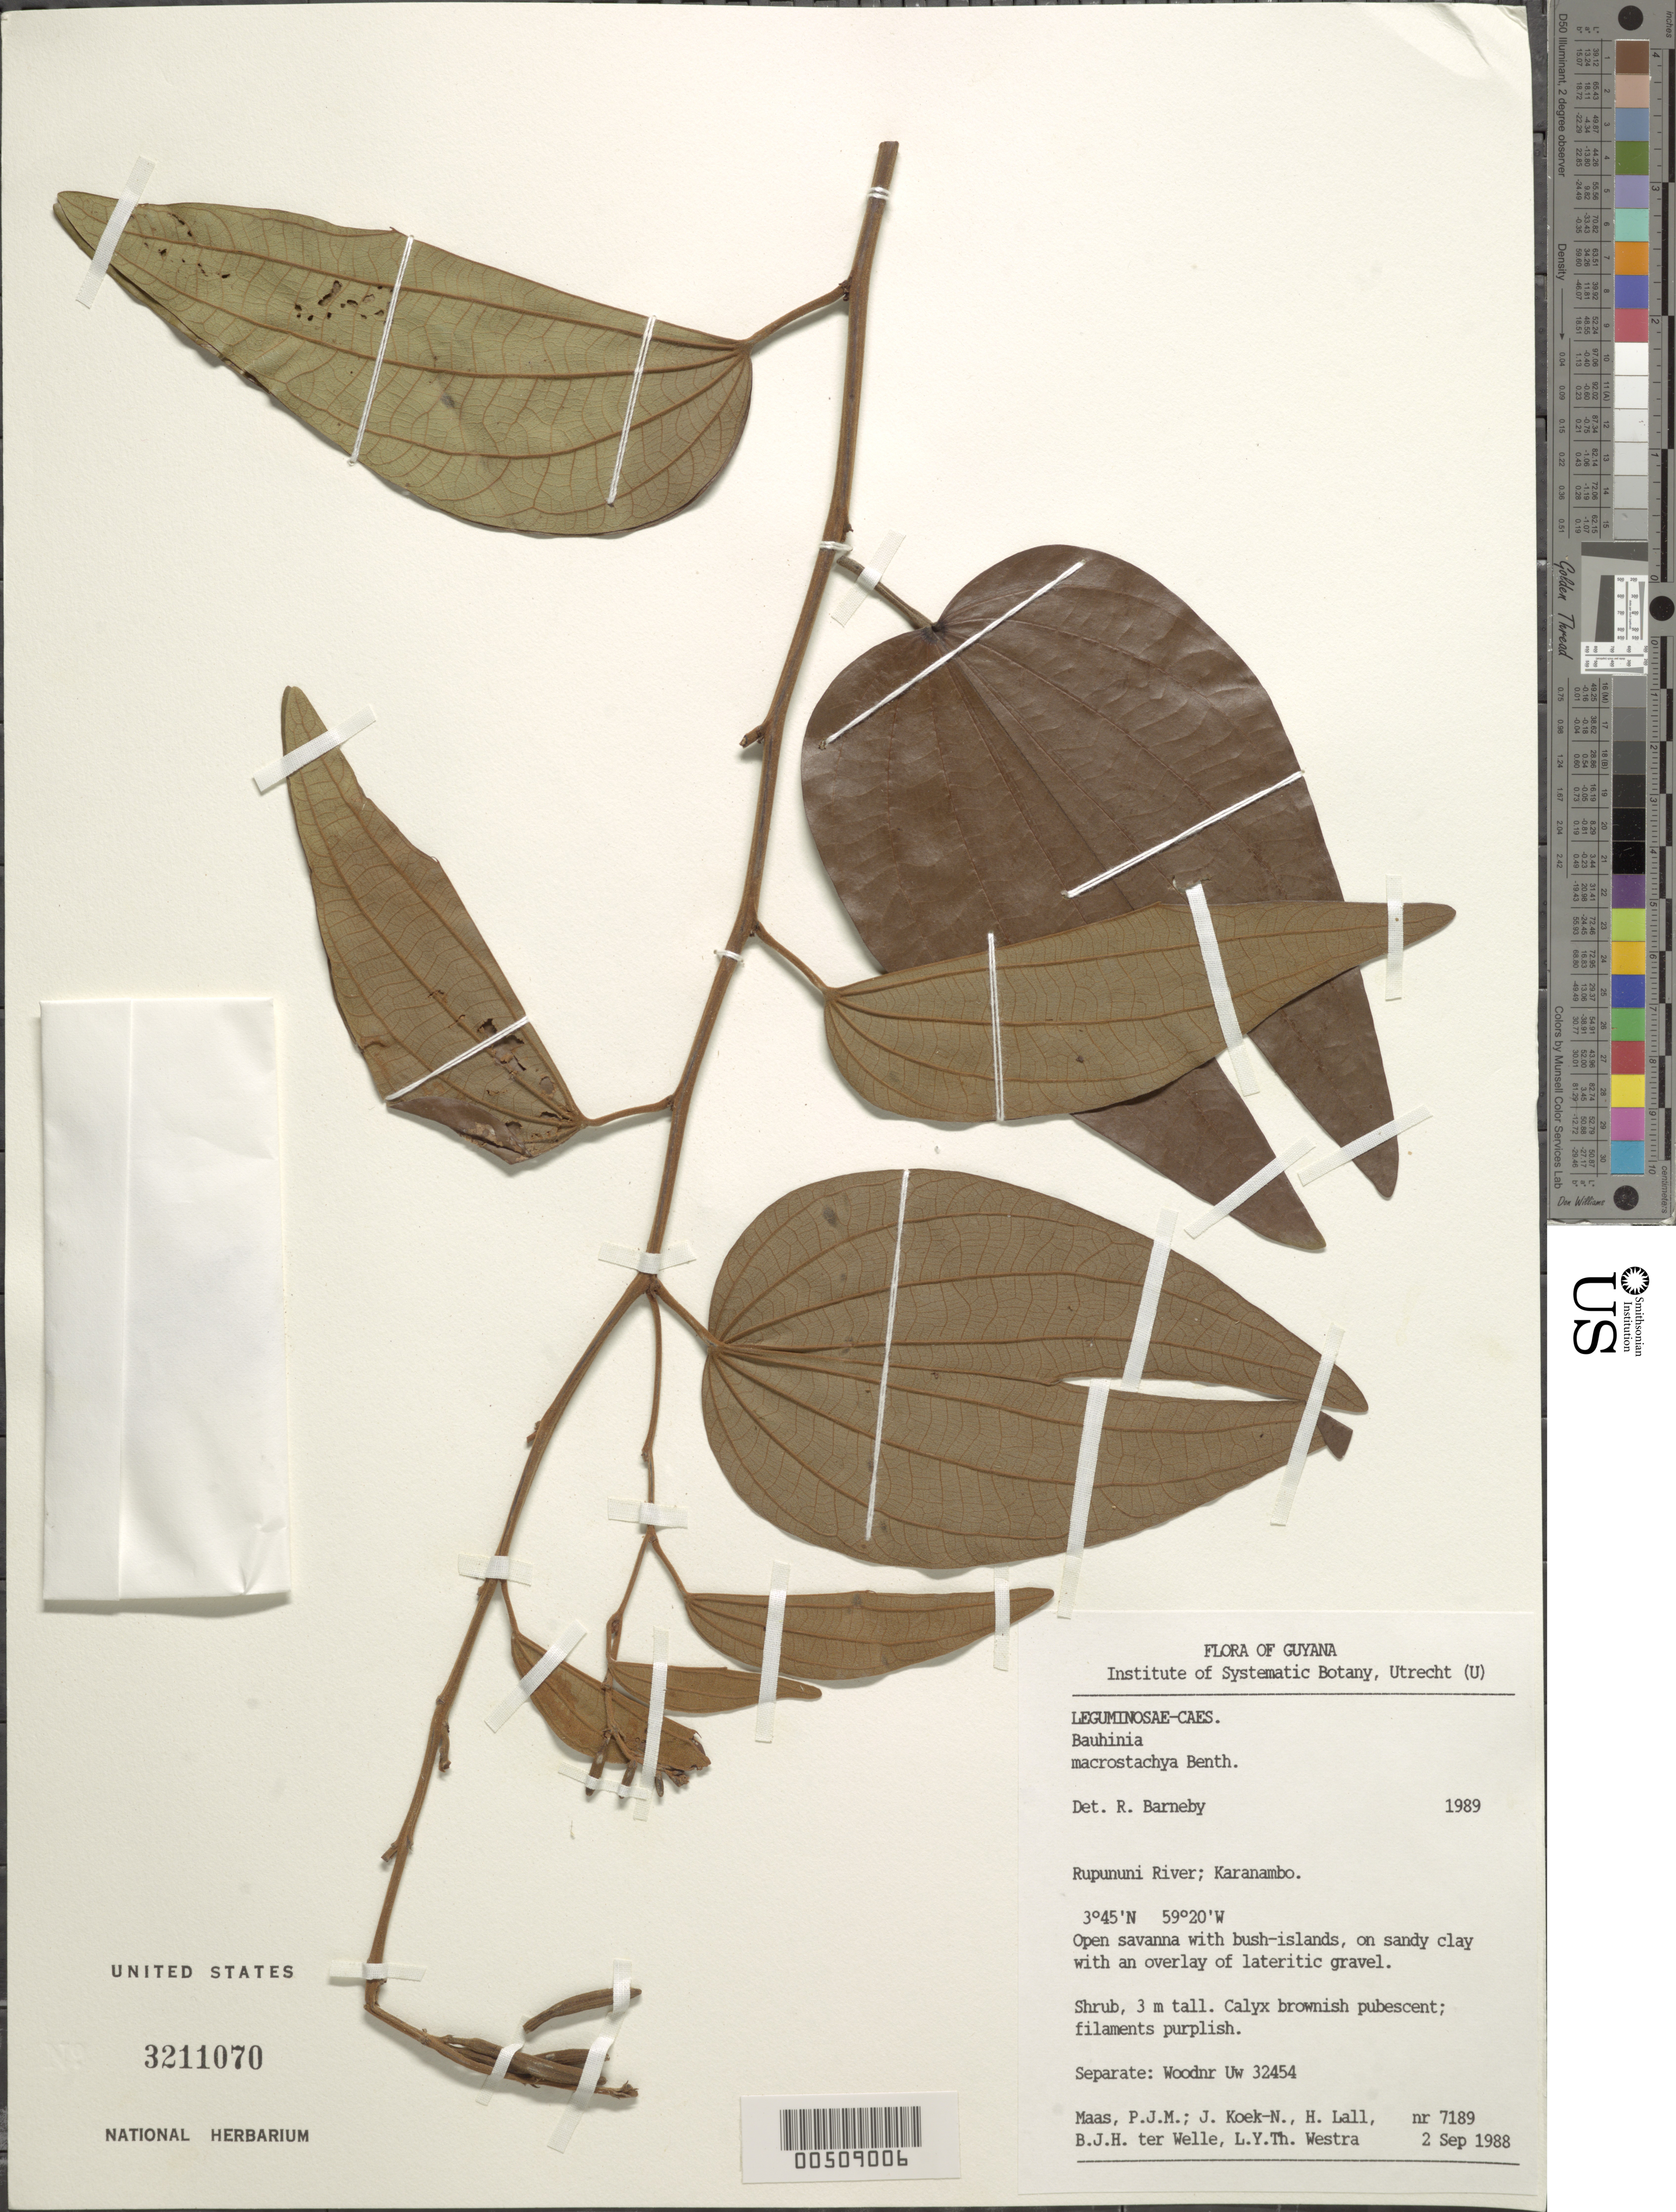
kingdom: Plantae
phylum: Tracheophyta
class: Magnoliopsida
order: Fabales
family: Fabaceae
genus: Bauhinia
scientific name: Bauhinia ungulata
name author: L.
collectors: P. Maas, J. Koek-Noorman, H. Lall, B. Welle & L. Y. T. Westra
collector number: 7189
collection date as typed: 2-Sep-88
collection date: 1988-09-02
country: Guyana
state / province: U. Takutu-U. Essequibo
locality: Karanambo, Rupununi River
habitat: Open savanna with bush-islands, on sandy clay with an overlay of lateritic gravel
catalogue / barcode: US 3211070-2